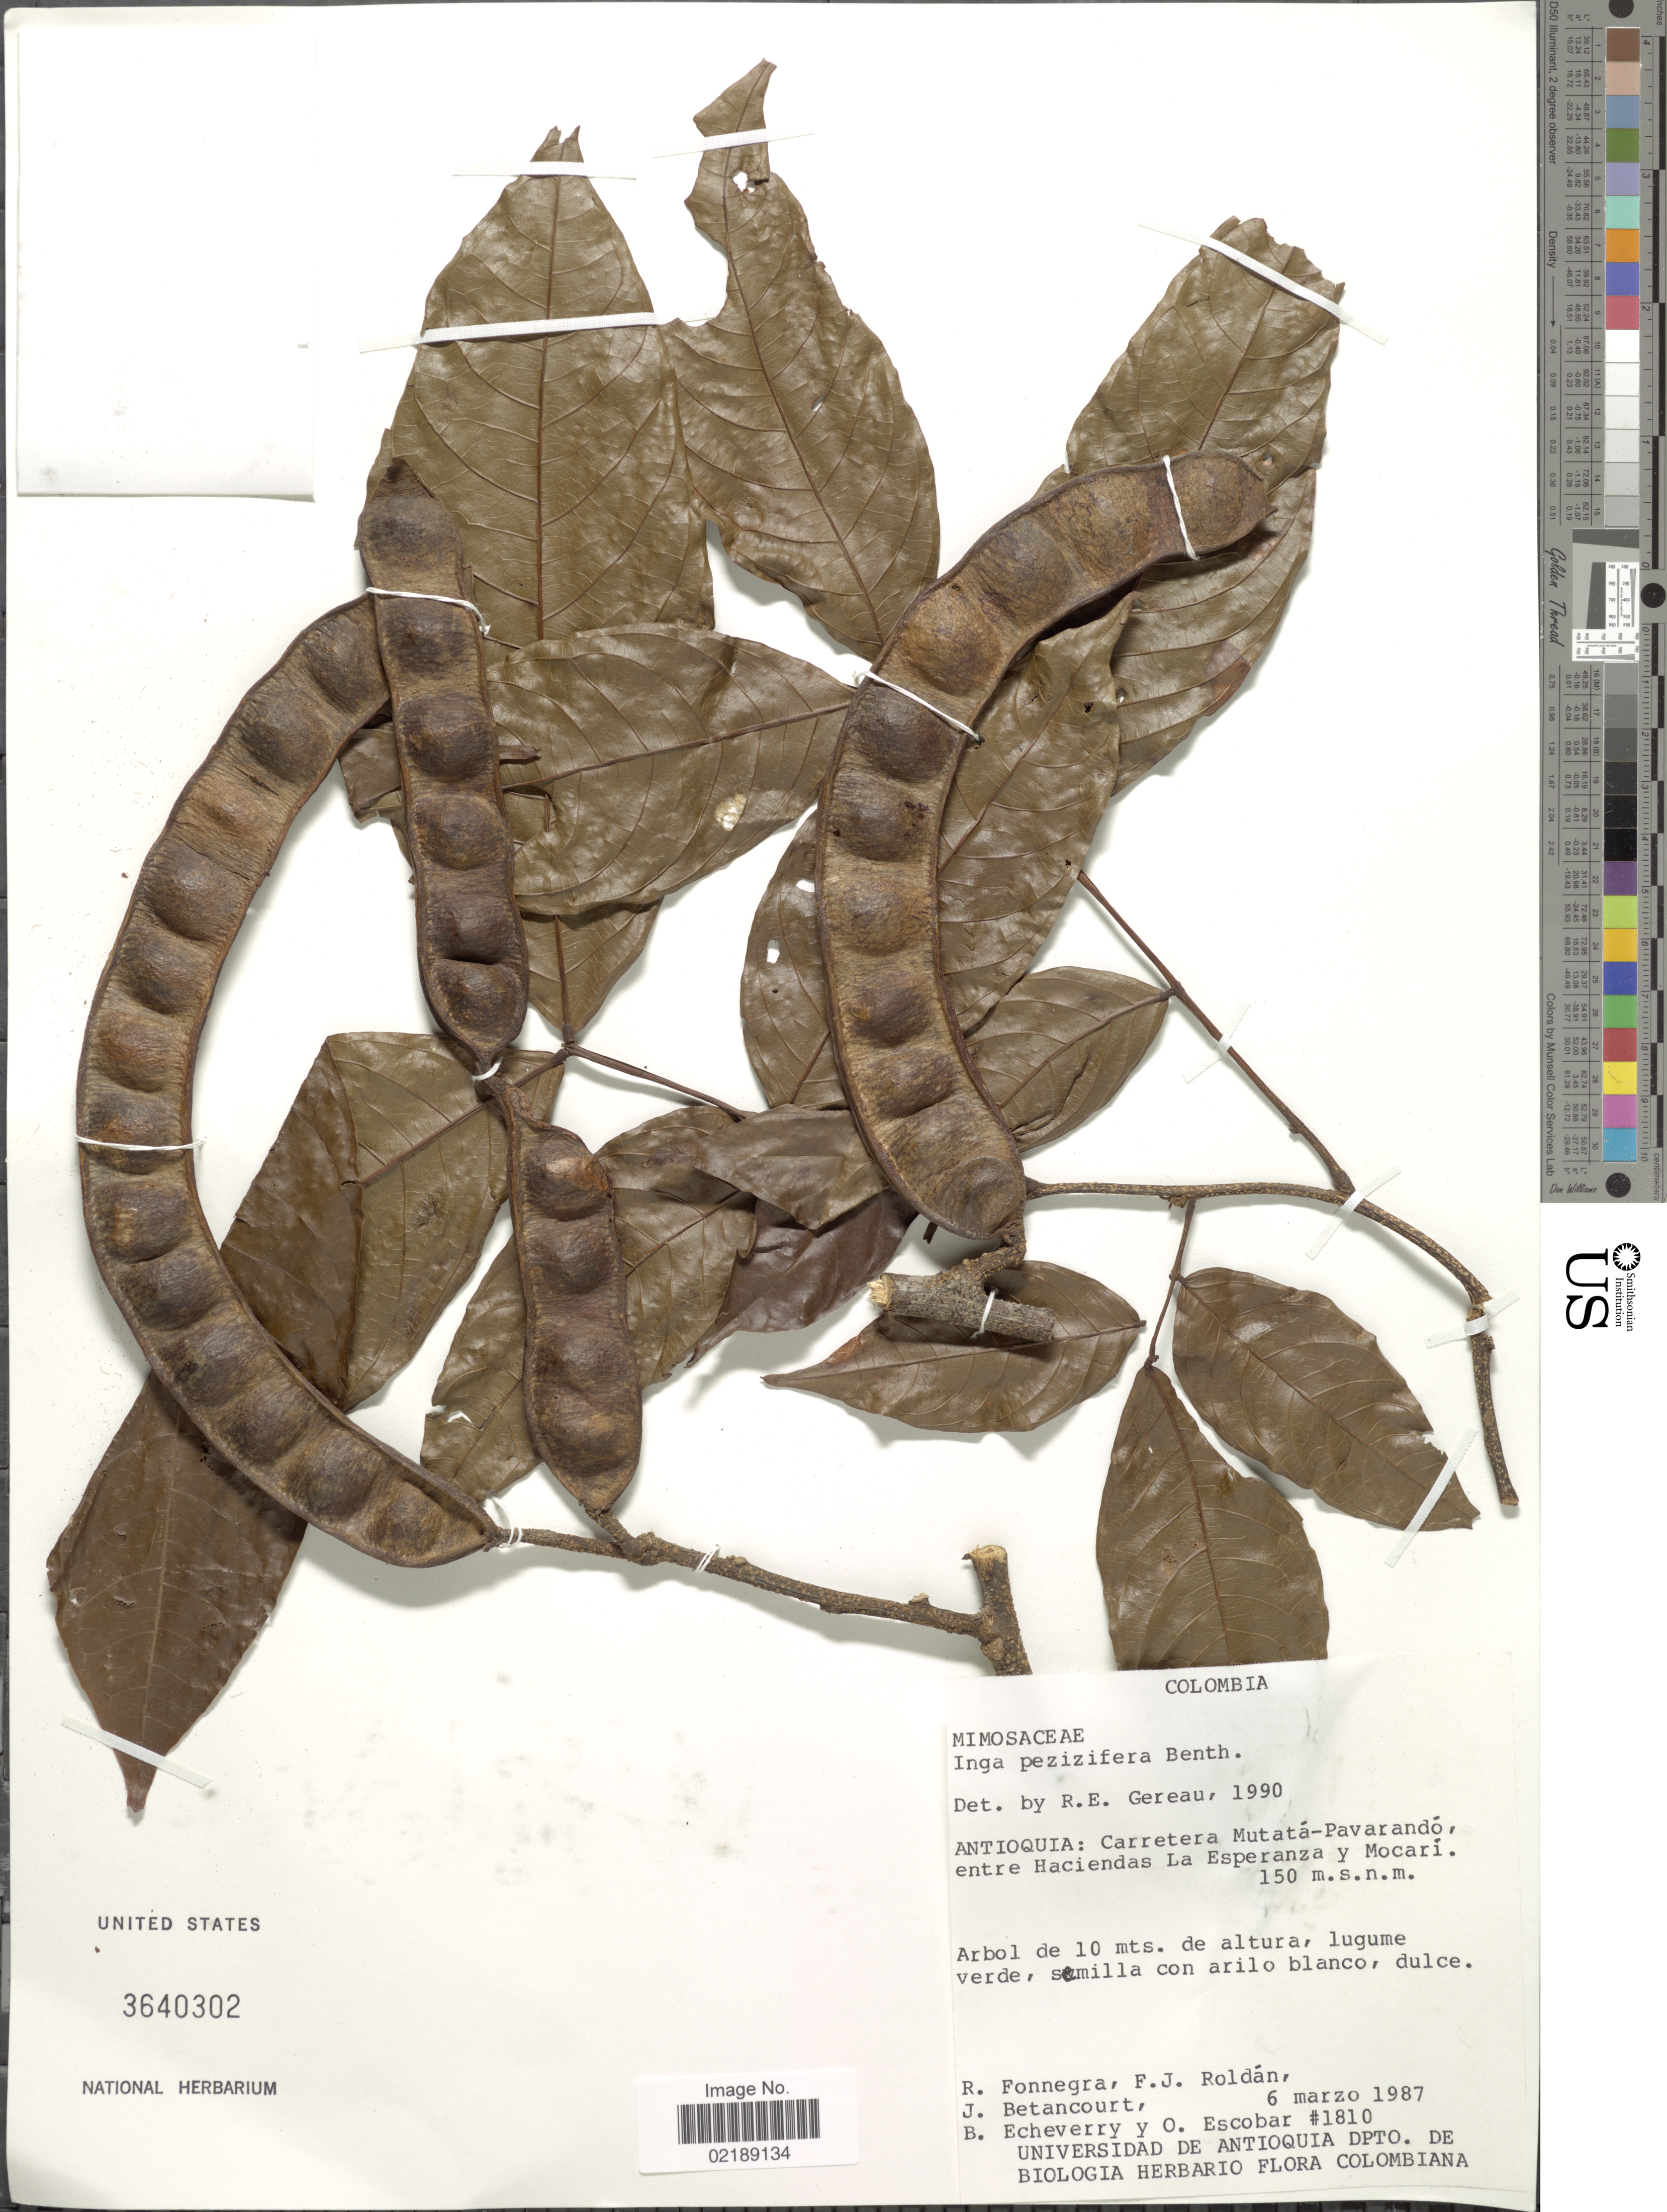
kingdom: Plantae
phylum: Tracheophyta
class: Magnoliopsida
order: Fabales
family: Fabaceae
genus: Inga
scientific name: Inga pezizifera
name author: Benth.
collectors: R. Fonnegra, F. J. Roldán, J. Betancourt, B. Echeverry & O. Escobar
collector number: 1810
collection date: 1987-03-06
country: Colombia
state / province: Antioquia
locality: Carretera Mutata-Pavarando, entre Haciendas La Esperanza y Mocari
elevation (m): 150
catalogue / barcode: US 3640302